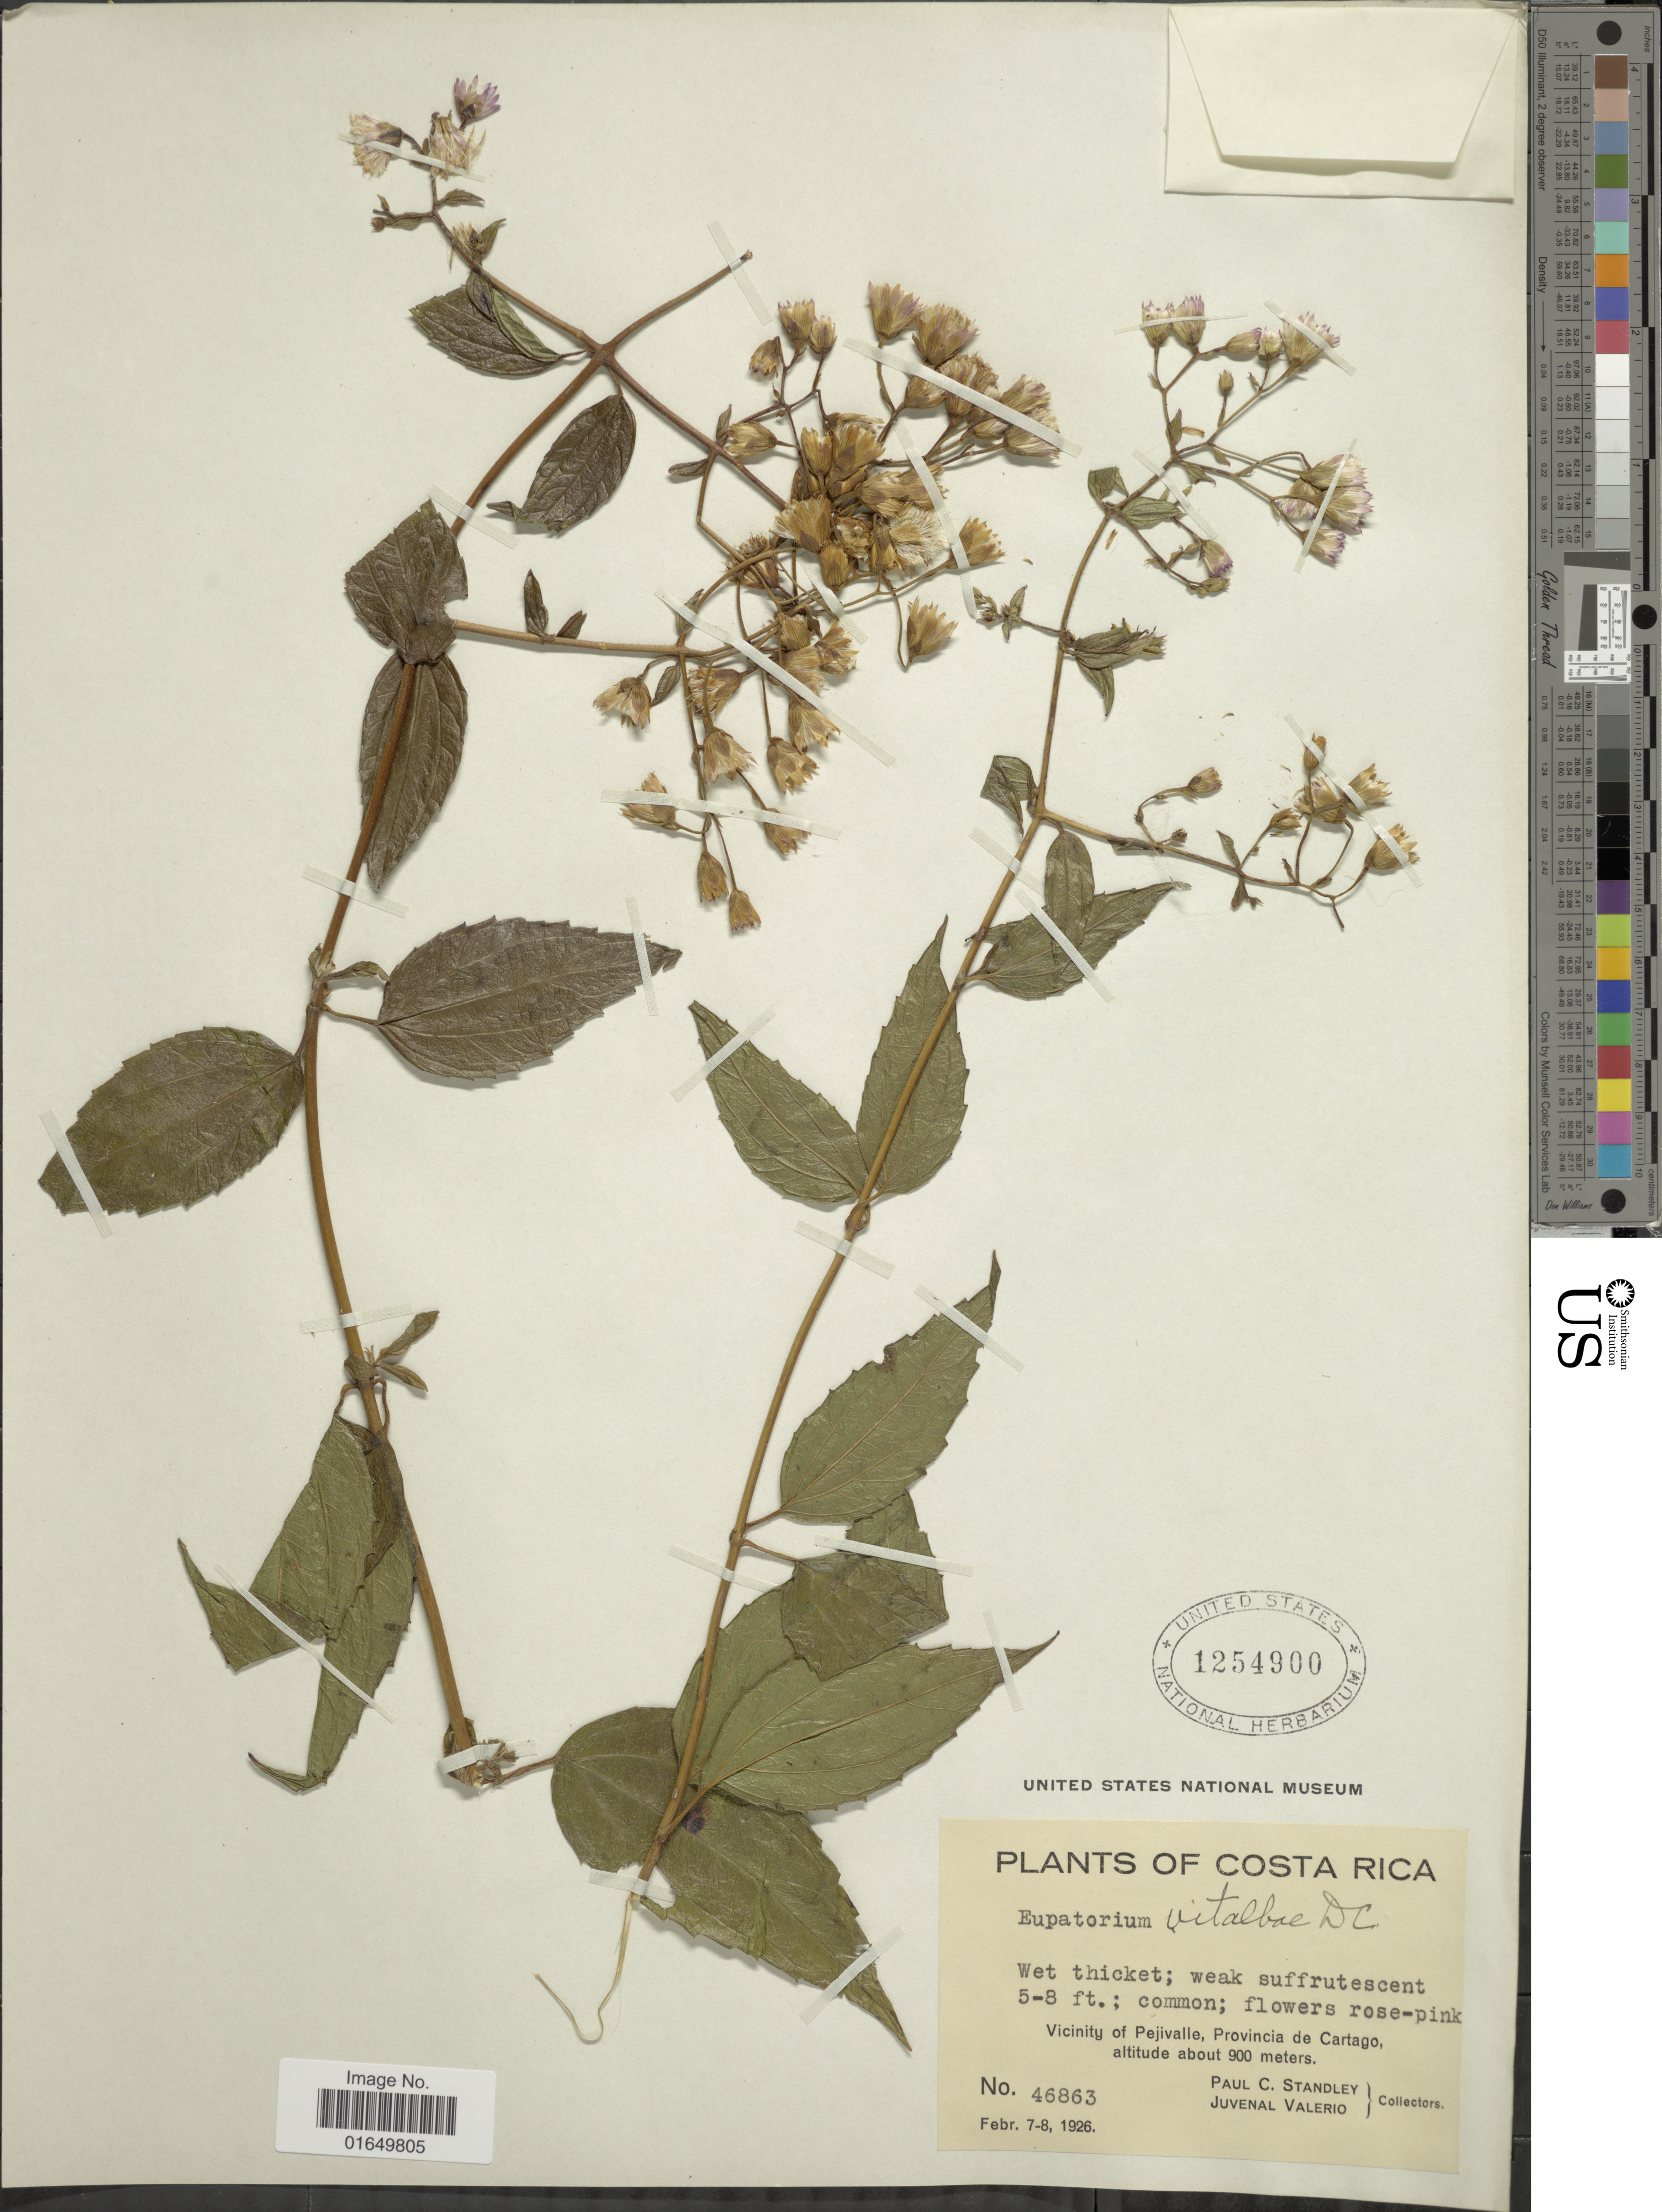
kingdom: Plantae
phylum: Tracheophyta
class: Magnoliopsida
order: Asterales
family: Asteraceae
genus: Heterocondylus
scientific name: Heterocondylus vitalbae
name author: (DC.) R.M. King & H. Rob.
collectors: P. C. Standley & J. Valerio R.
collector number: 46863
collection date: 1926-02-07/1926-02-08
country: Costa Rica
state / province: Cartago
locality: Vicinity of Pejivalle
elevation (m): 900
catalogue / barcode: US 1254900